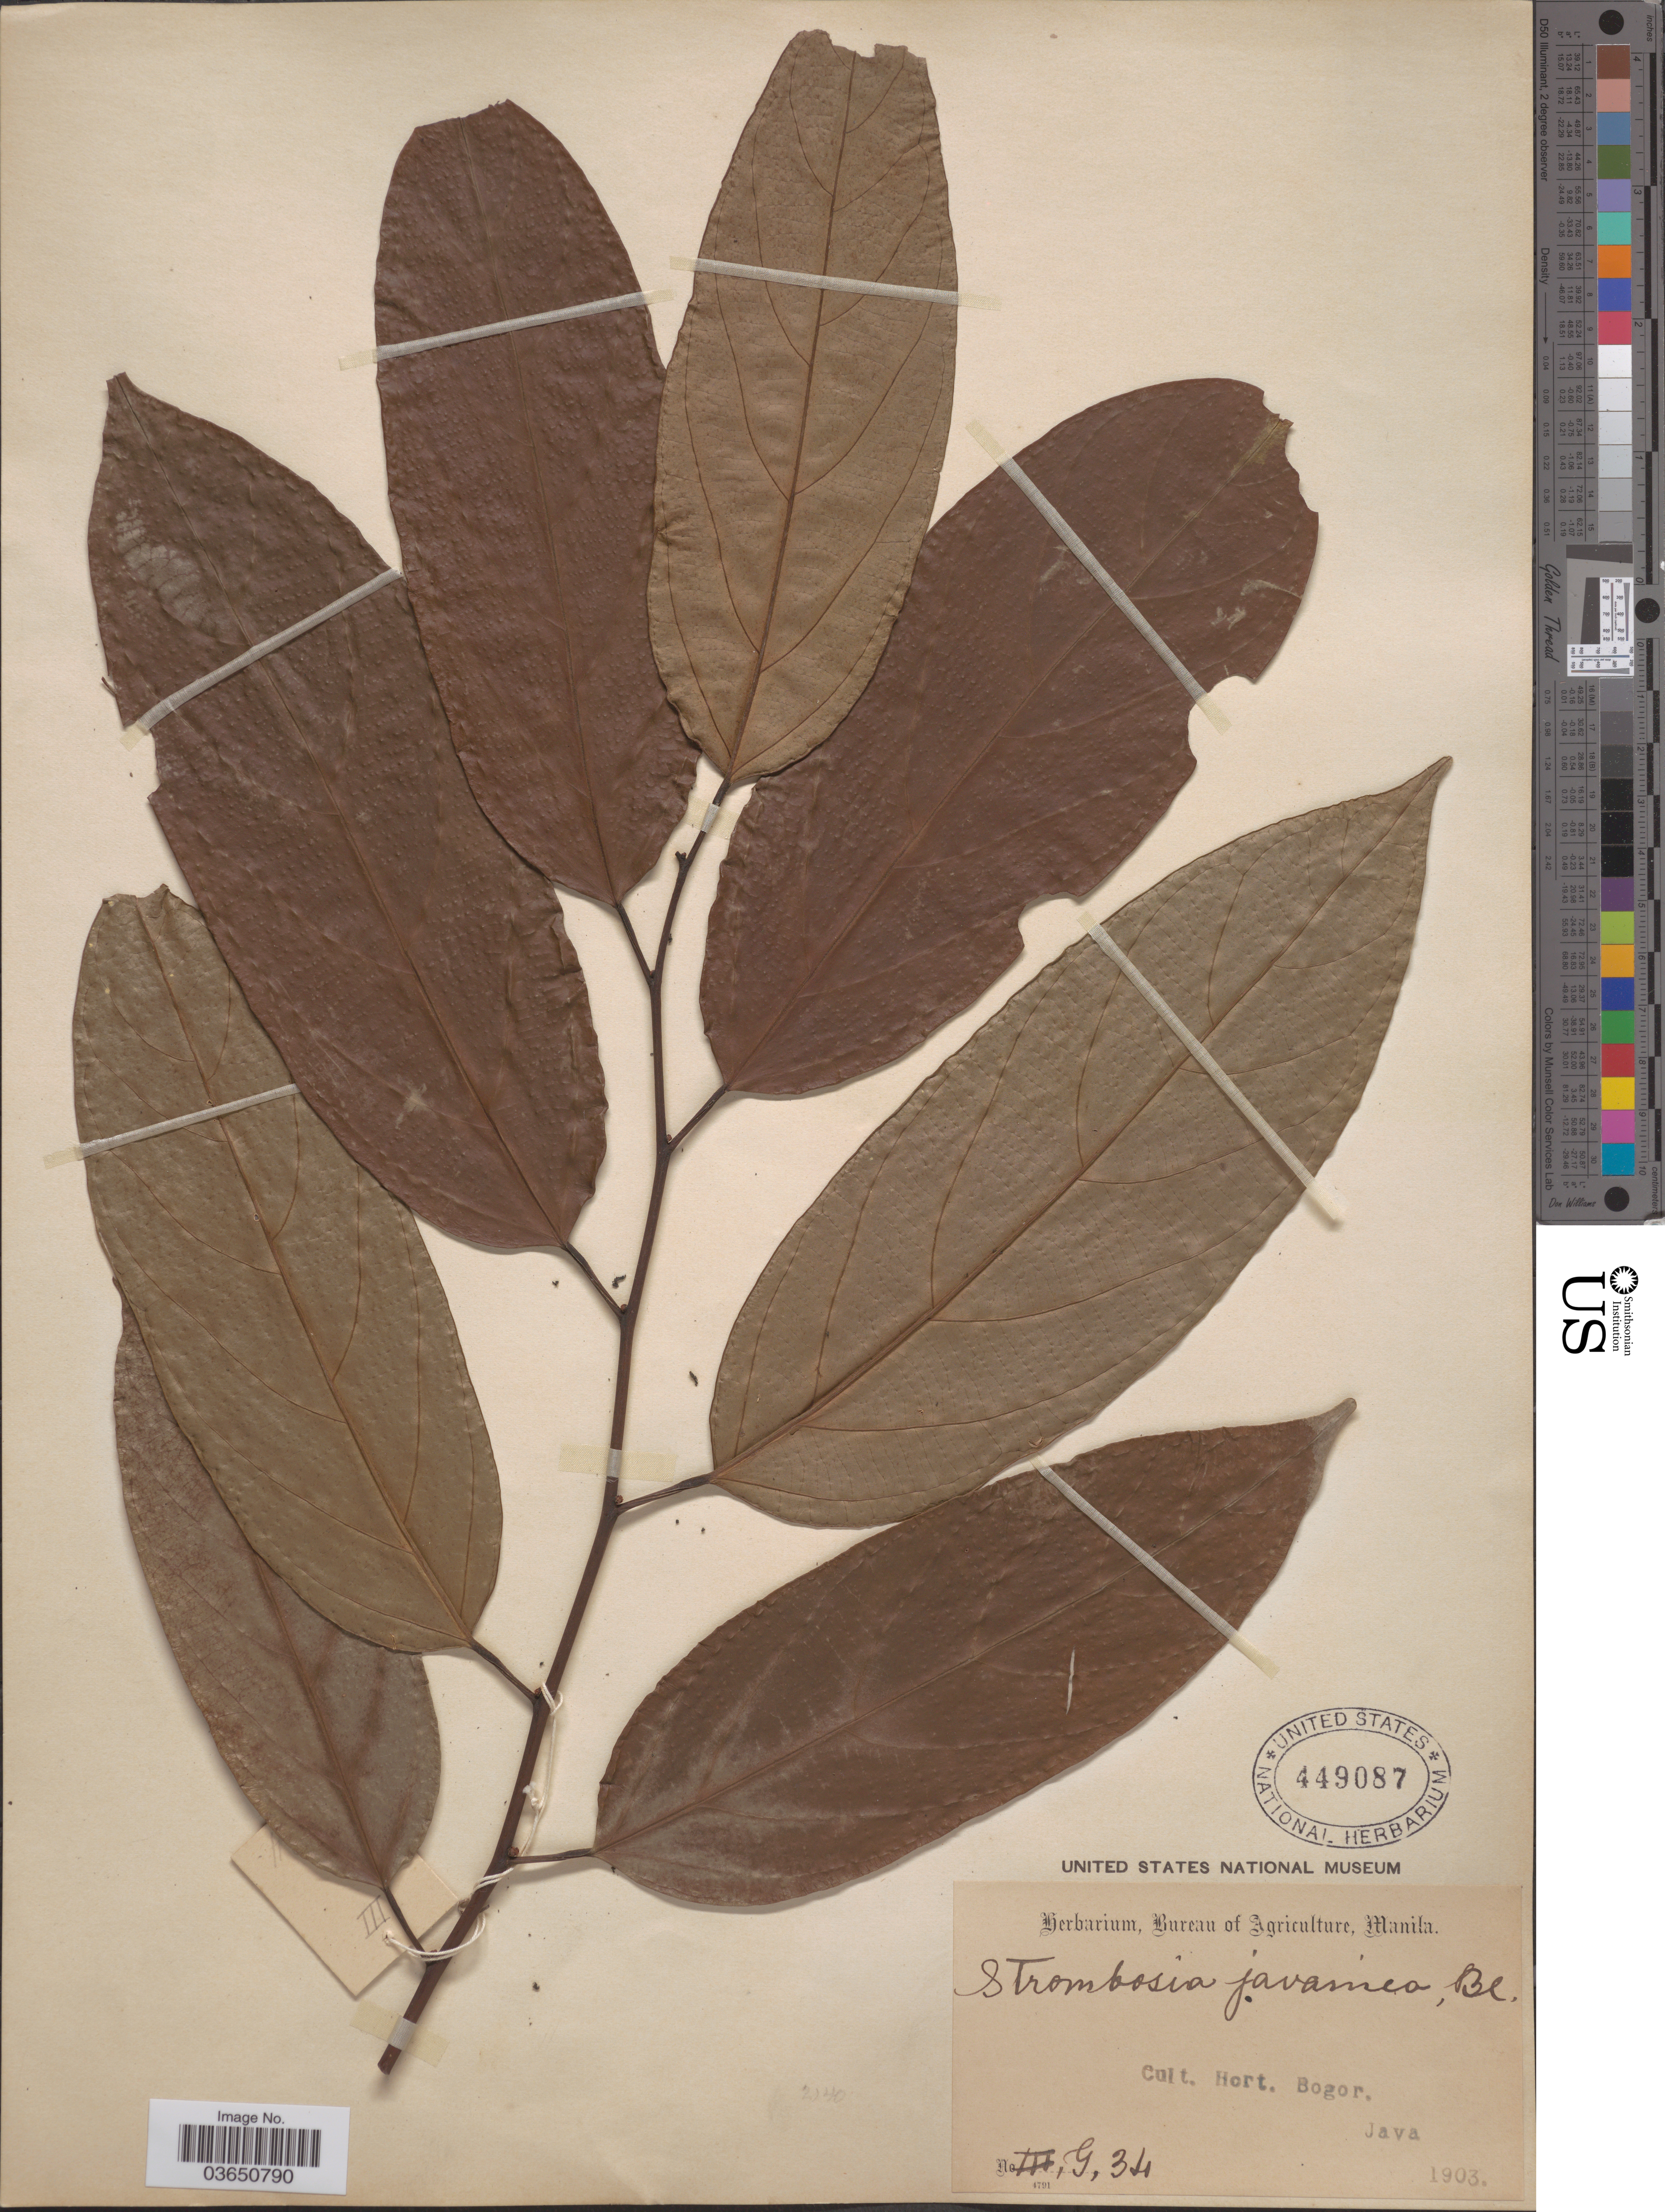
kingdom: Plantae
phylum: Tracheophyta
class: Magnoliopsida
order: Santalales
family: Strombosiaceae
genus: Strombosia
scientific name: Strombosia javanica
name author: Blume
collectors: ex Herb. Bur. Agric. Manila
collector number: IIIG34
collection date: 1903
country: Indonesia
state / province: Java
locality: Cult. Hort. Bogor.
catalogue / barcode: US 449087